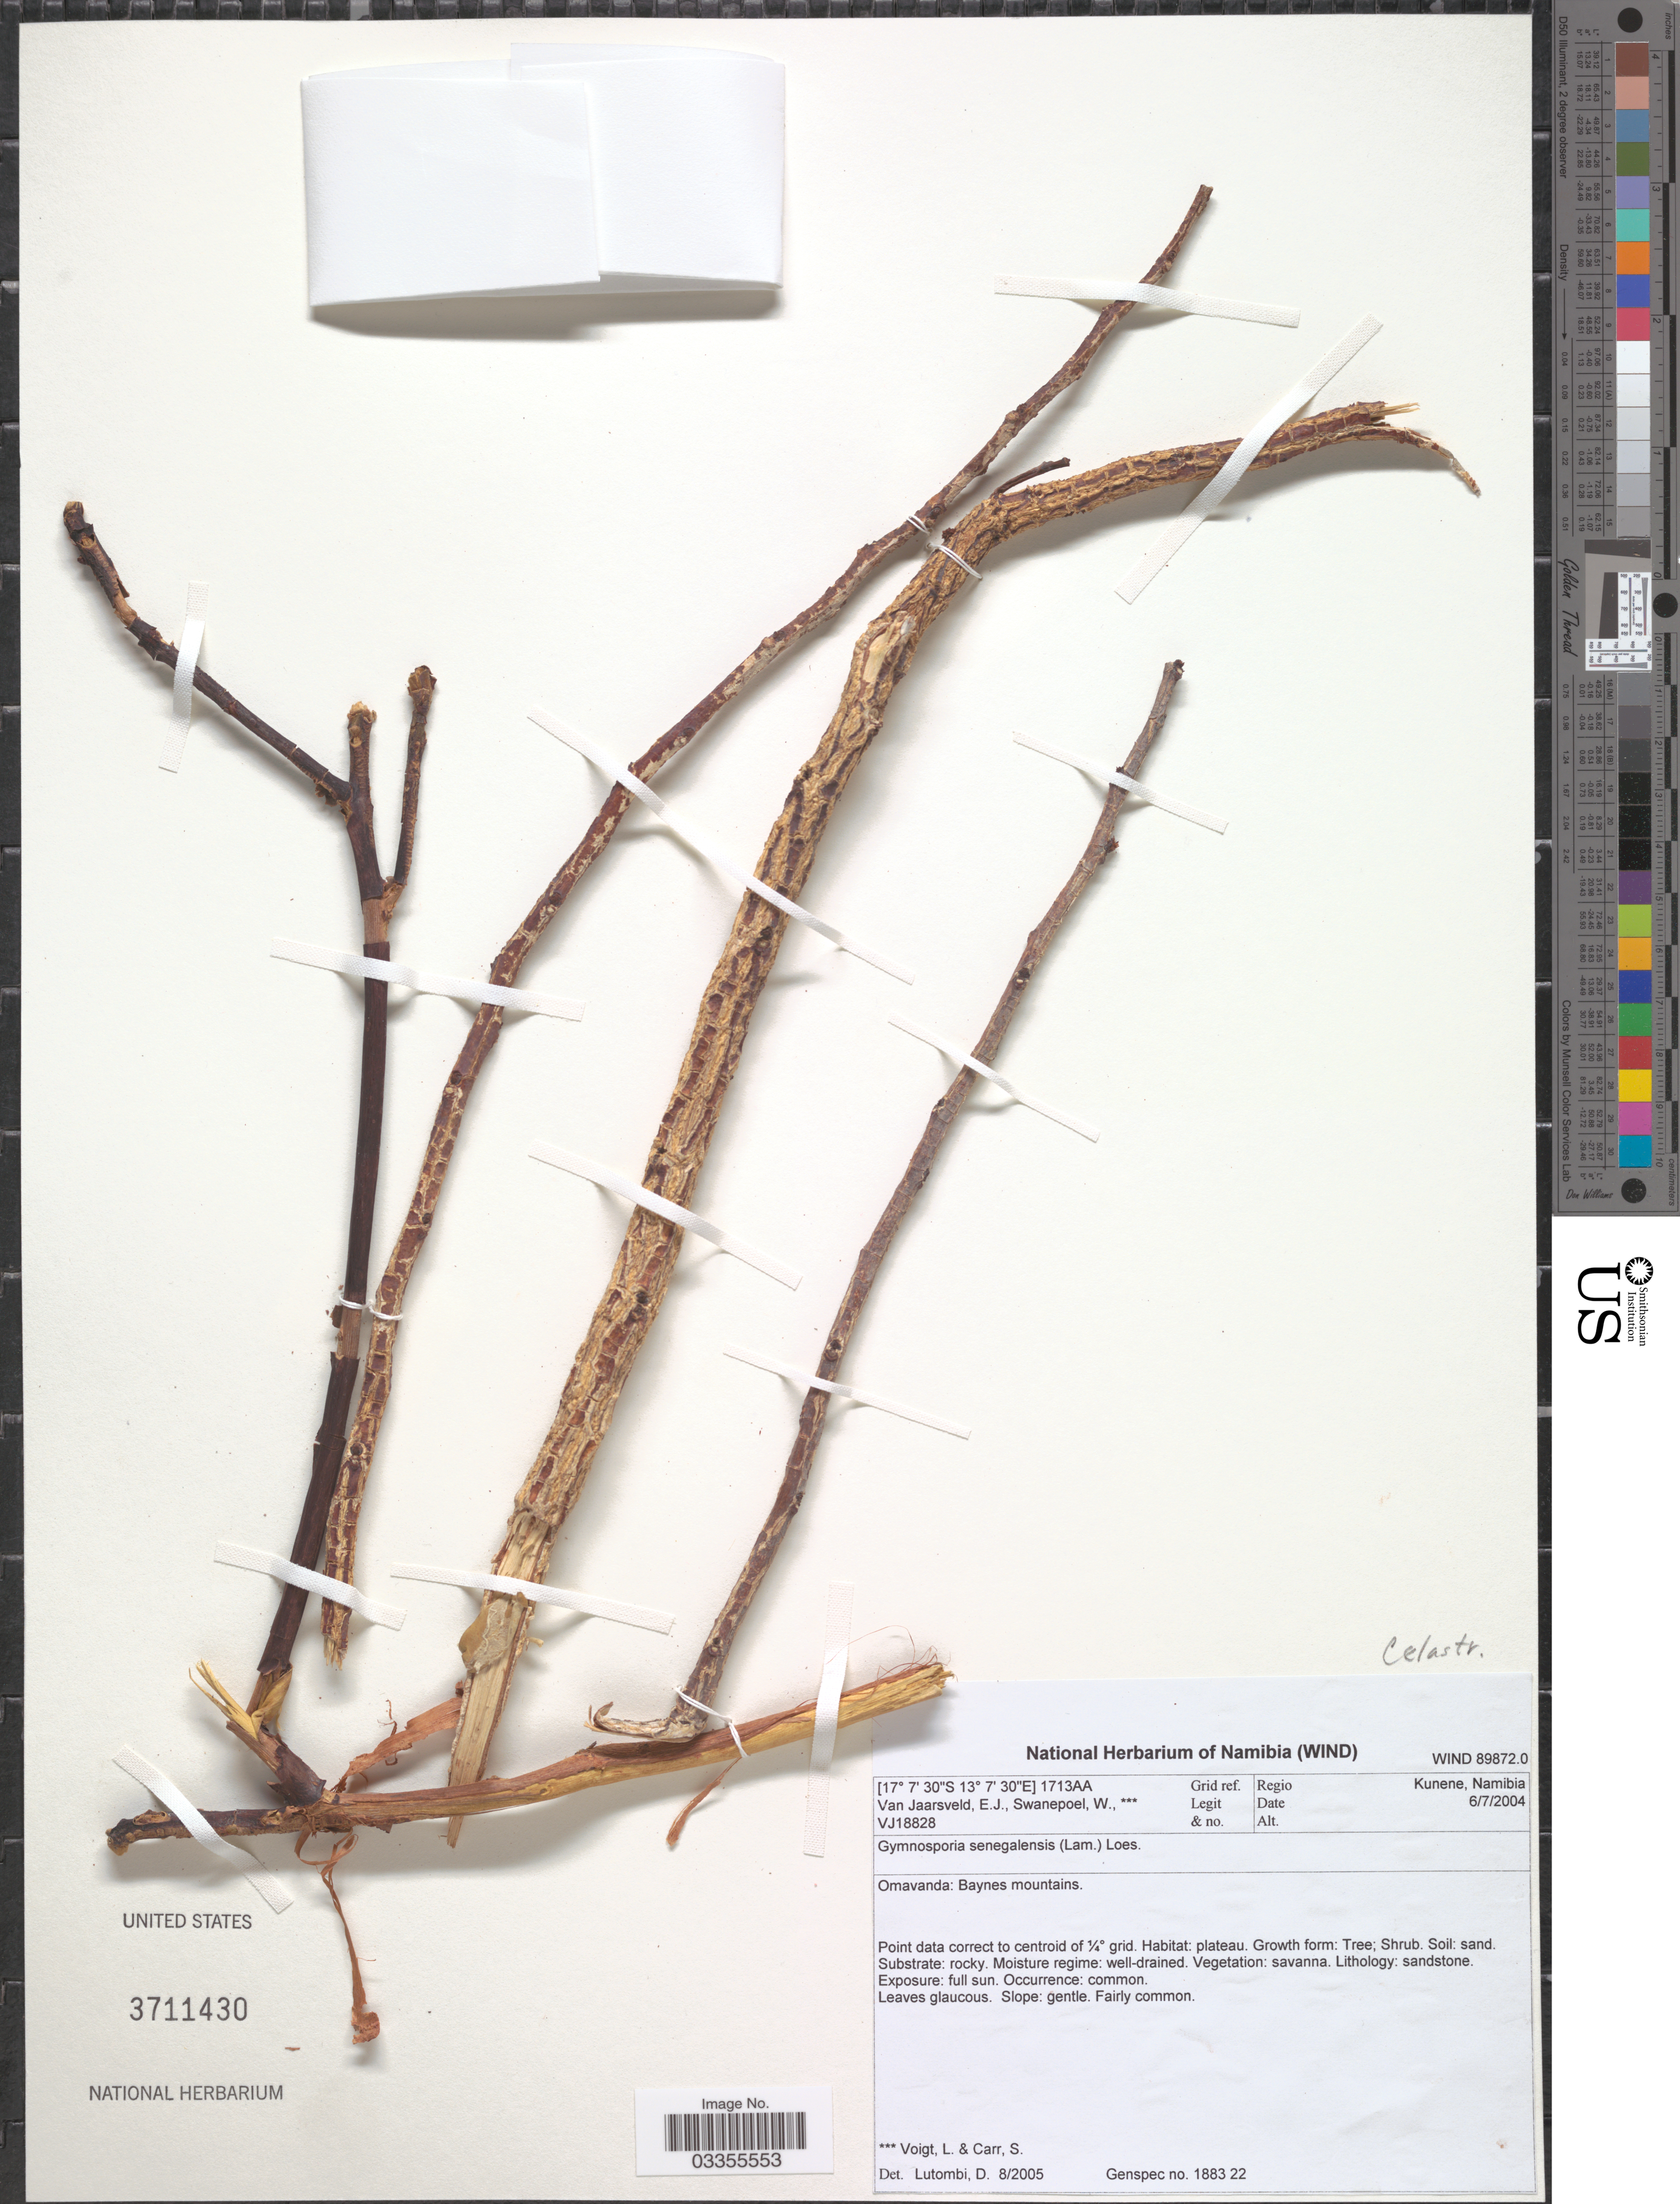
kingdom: Plantae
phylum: Tracheophyta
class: Magnoliopsida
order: Celastrales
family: Celastraceae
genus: Gymnosporia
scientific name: Gymnosporia senegalensis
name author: (Lam.) Loes.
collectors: E. van Jaarsveld, W. Swanepoel, L. Voigt & S. Carr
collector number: VJ18828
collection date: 2004-07-06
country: Namibia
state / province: Kunene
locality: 1713AA Grid ref. Regio Kunene. Omavanda: Baynes mountains.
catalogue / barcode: US 3711430